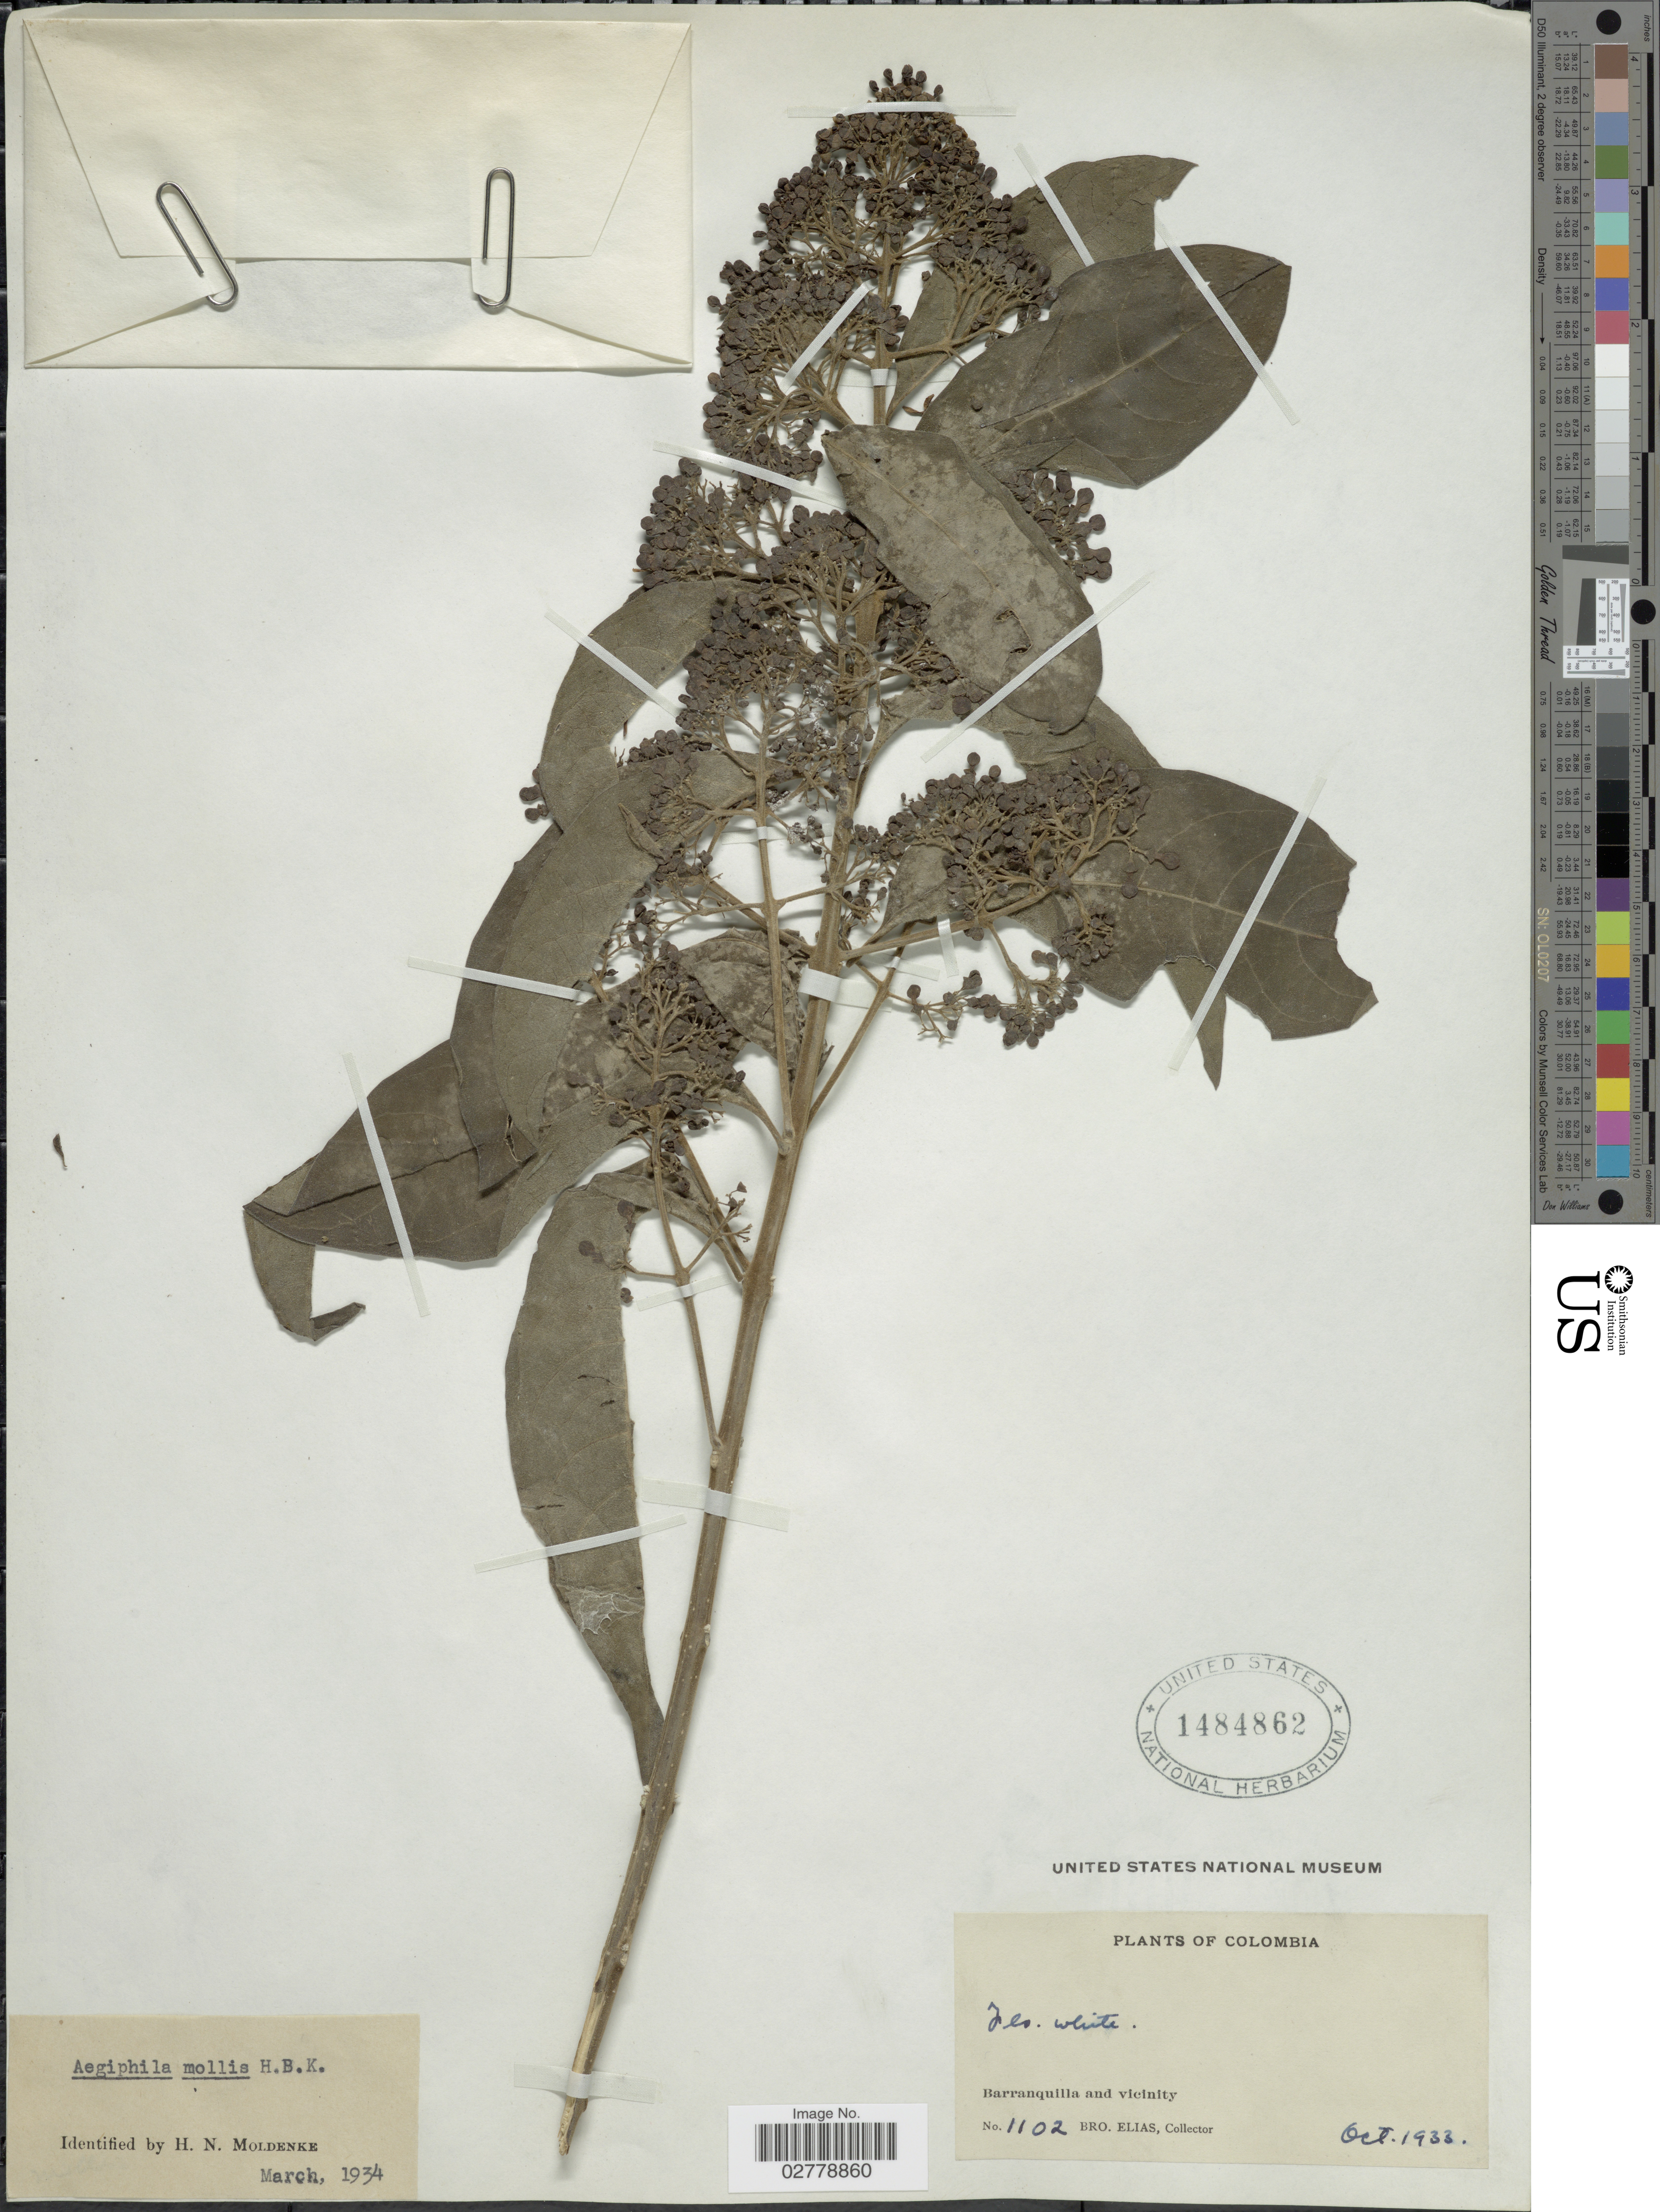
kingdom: Plantae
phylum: Tracheophyta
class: Magnoliopsida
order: Lamiales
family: Lamiaceae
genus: Aegiphila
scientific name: Aegiphila mollis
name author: Kunth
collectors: Bro. Elias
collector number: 1102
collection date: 1933-10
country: Colombia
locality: Barranquilla and vicinity.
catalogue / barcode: US 1484862